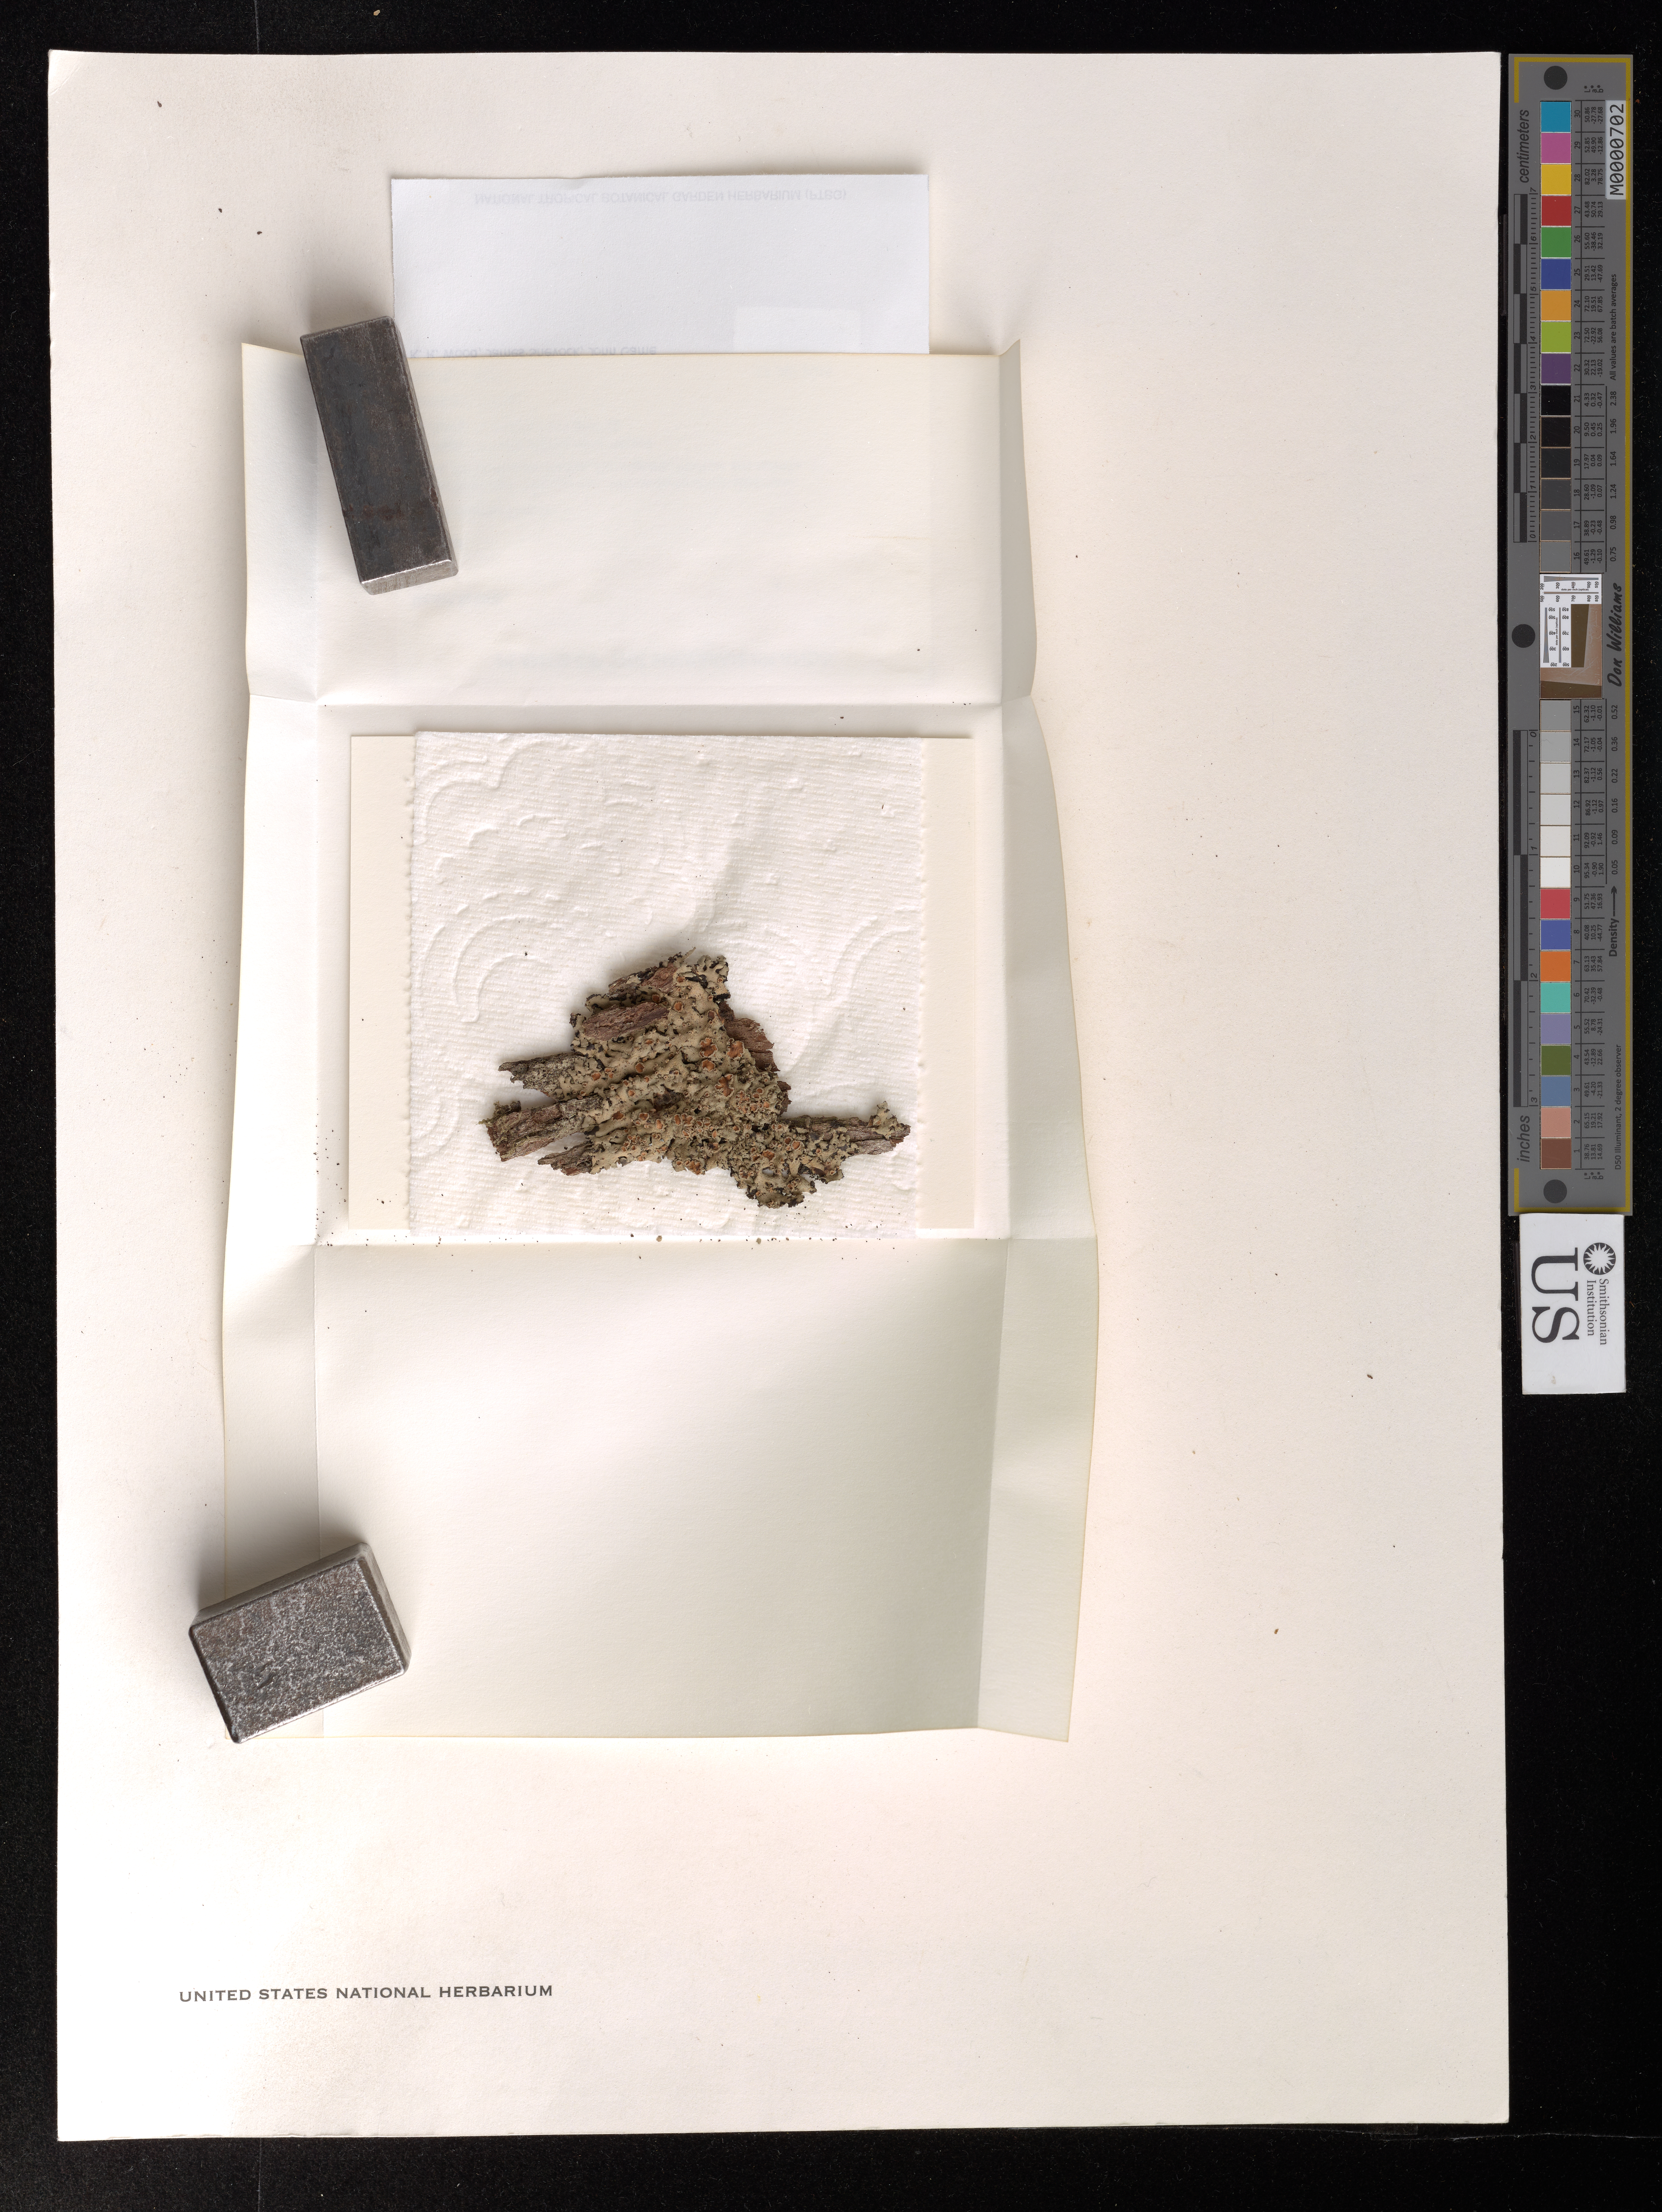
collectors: T. W. Flynn, J. R. Shevock & J. Game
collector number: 8035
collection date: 2015-01-23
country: United States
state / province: Hawaii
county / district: Kauai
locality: Kauai Waimea District. Kokee State Park. Honopu trail.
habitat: Metrosideros dominated mesic forest. W/ Dodonaea, Kadua, Dicranpteris, Psidium and Morella.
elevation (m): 8035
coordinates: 22.144270, -159.648730